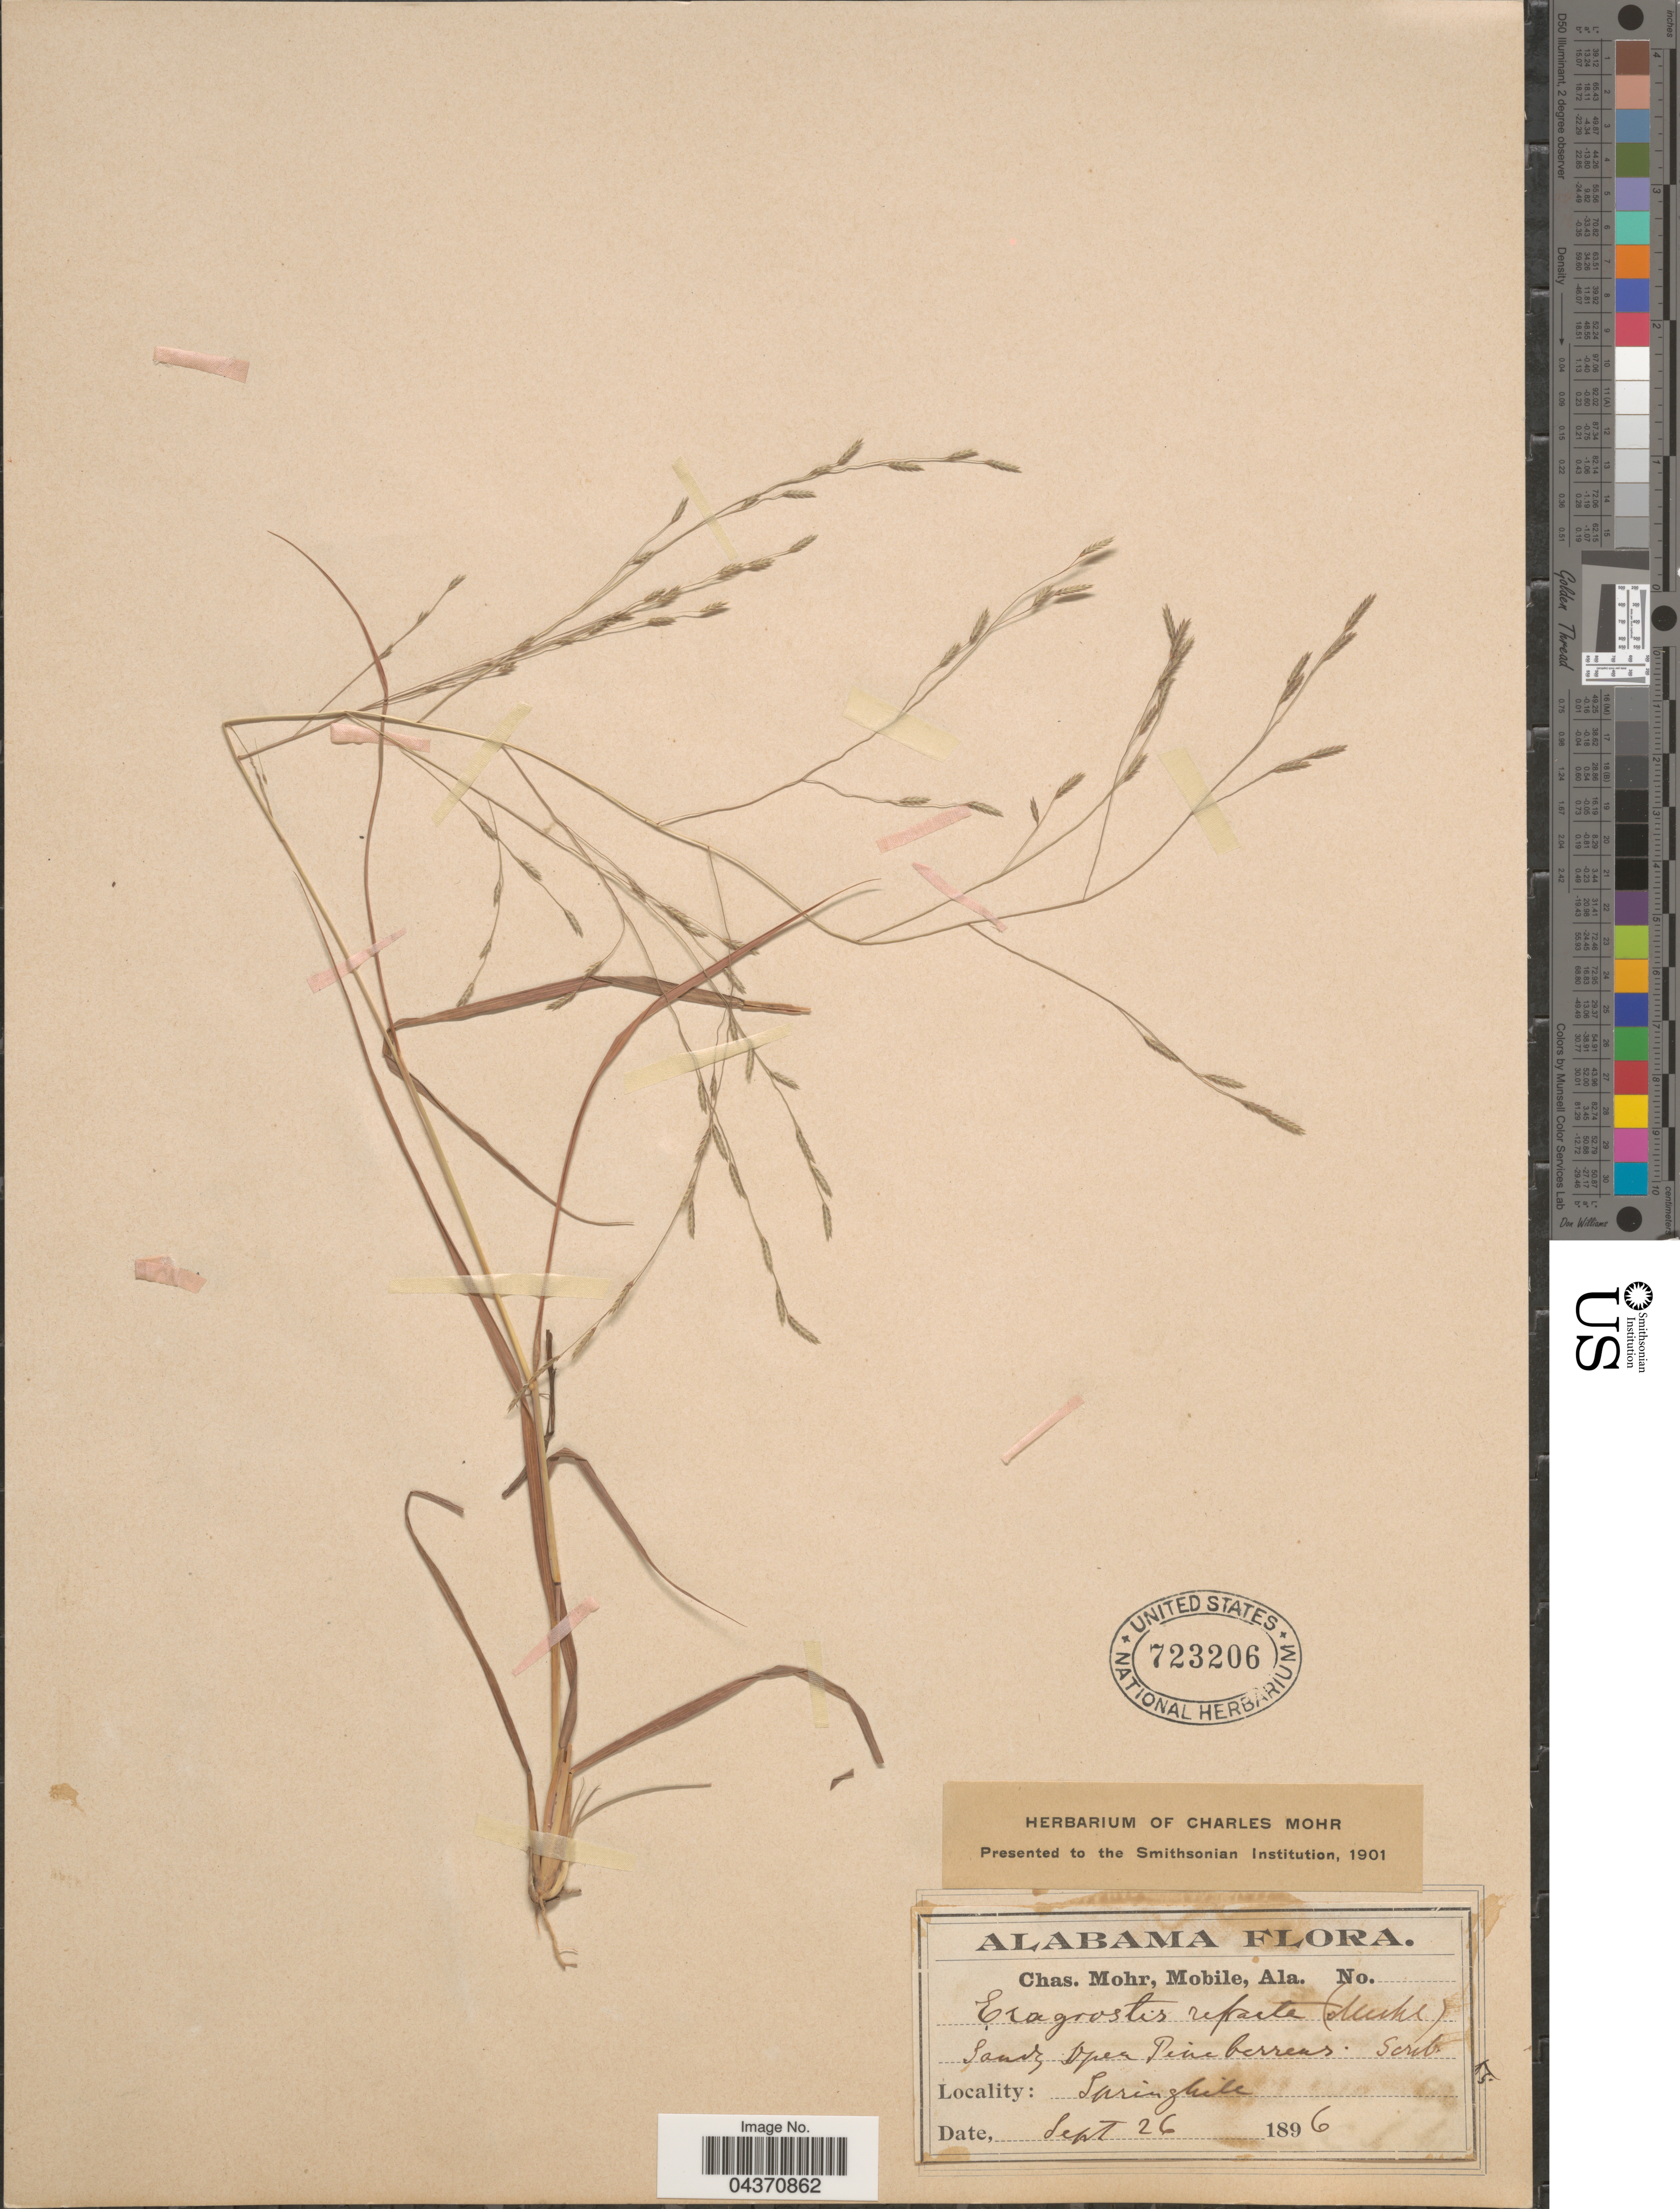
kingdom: Plantae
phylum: Tracheophyta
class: Liliopsida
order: Poales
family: Poaceae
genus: Eragrostis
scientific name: Eragrostis refracta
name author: (Muhl.) Scribn.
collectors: Mohr, C. T. (herbarium)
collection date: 1896-09-26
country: United States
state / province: Alabama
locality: Springhill.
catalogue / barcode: US 723206